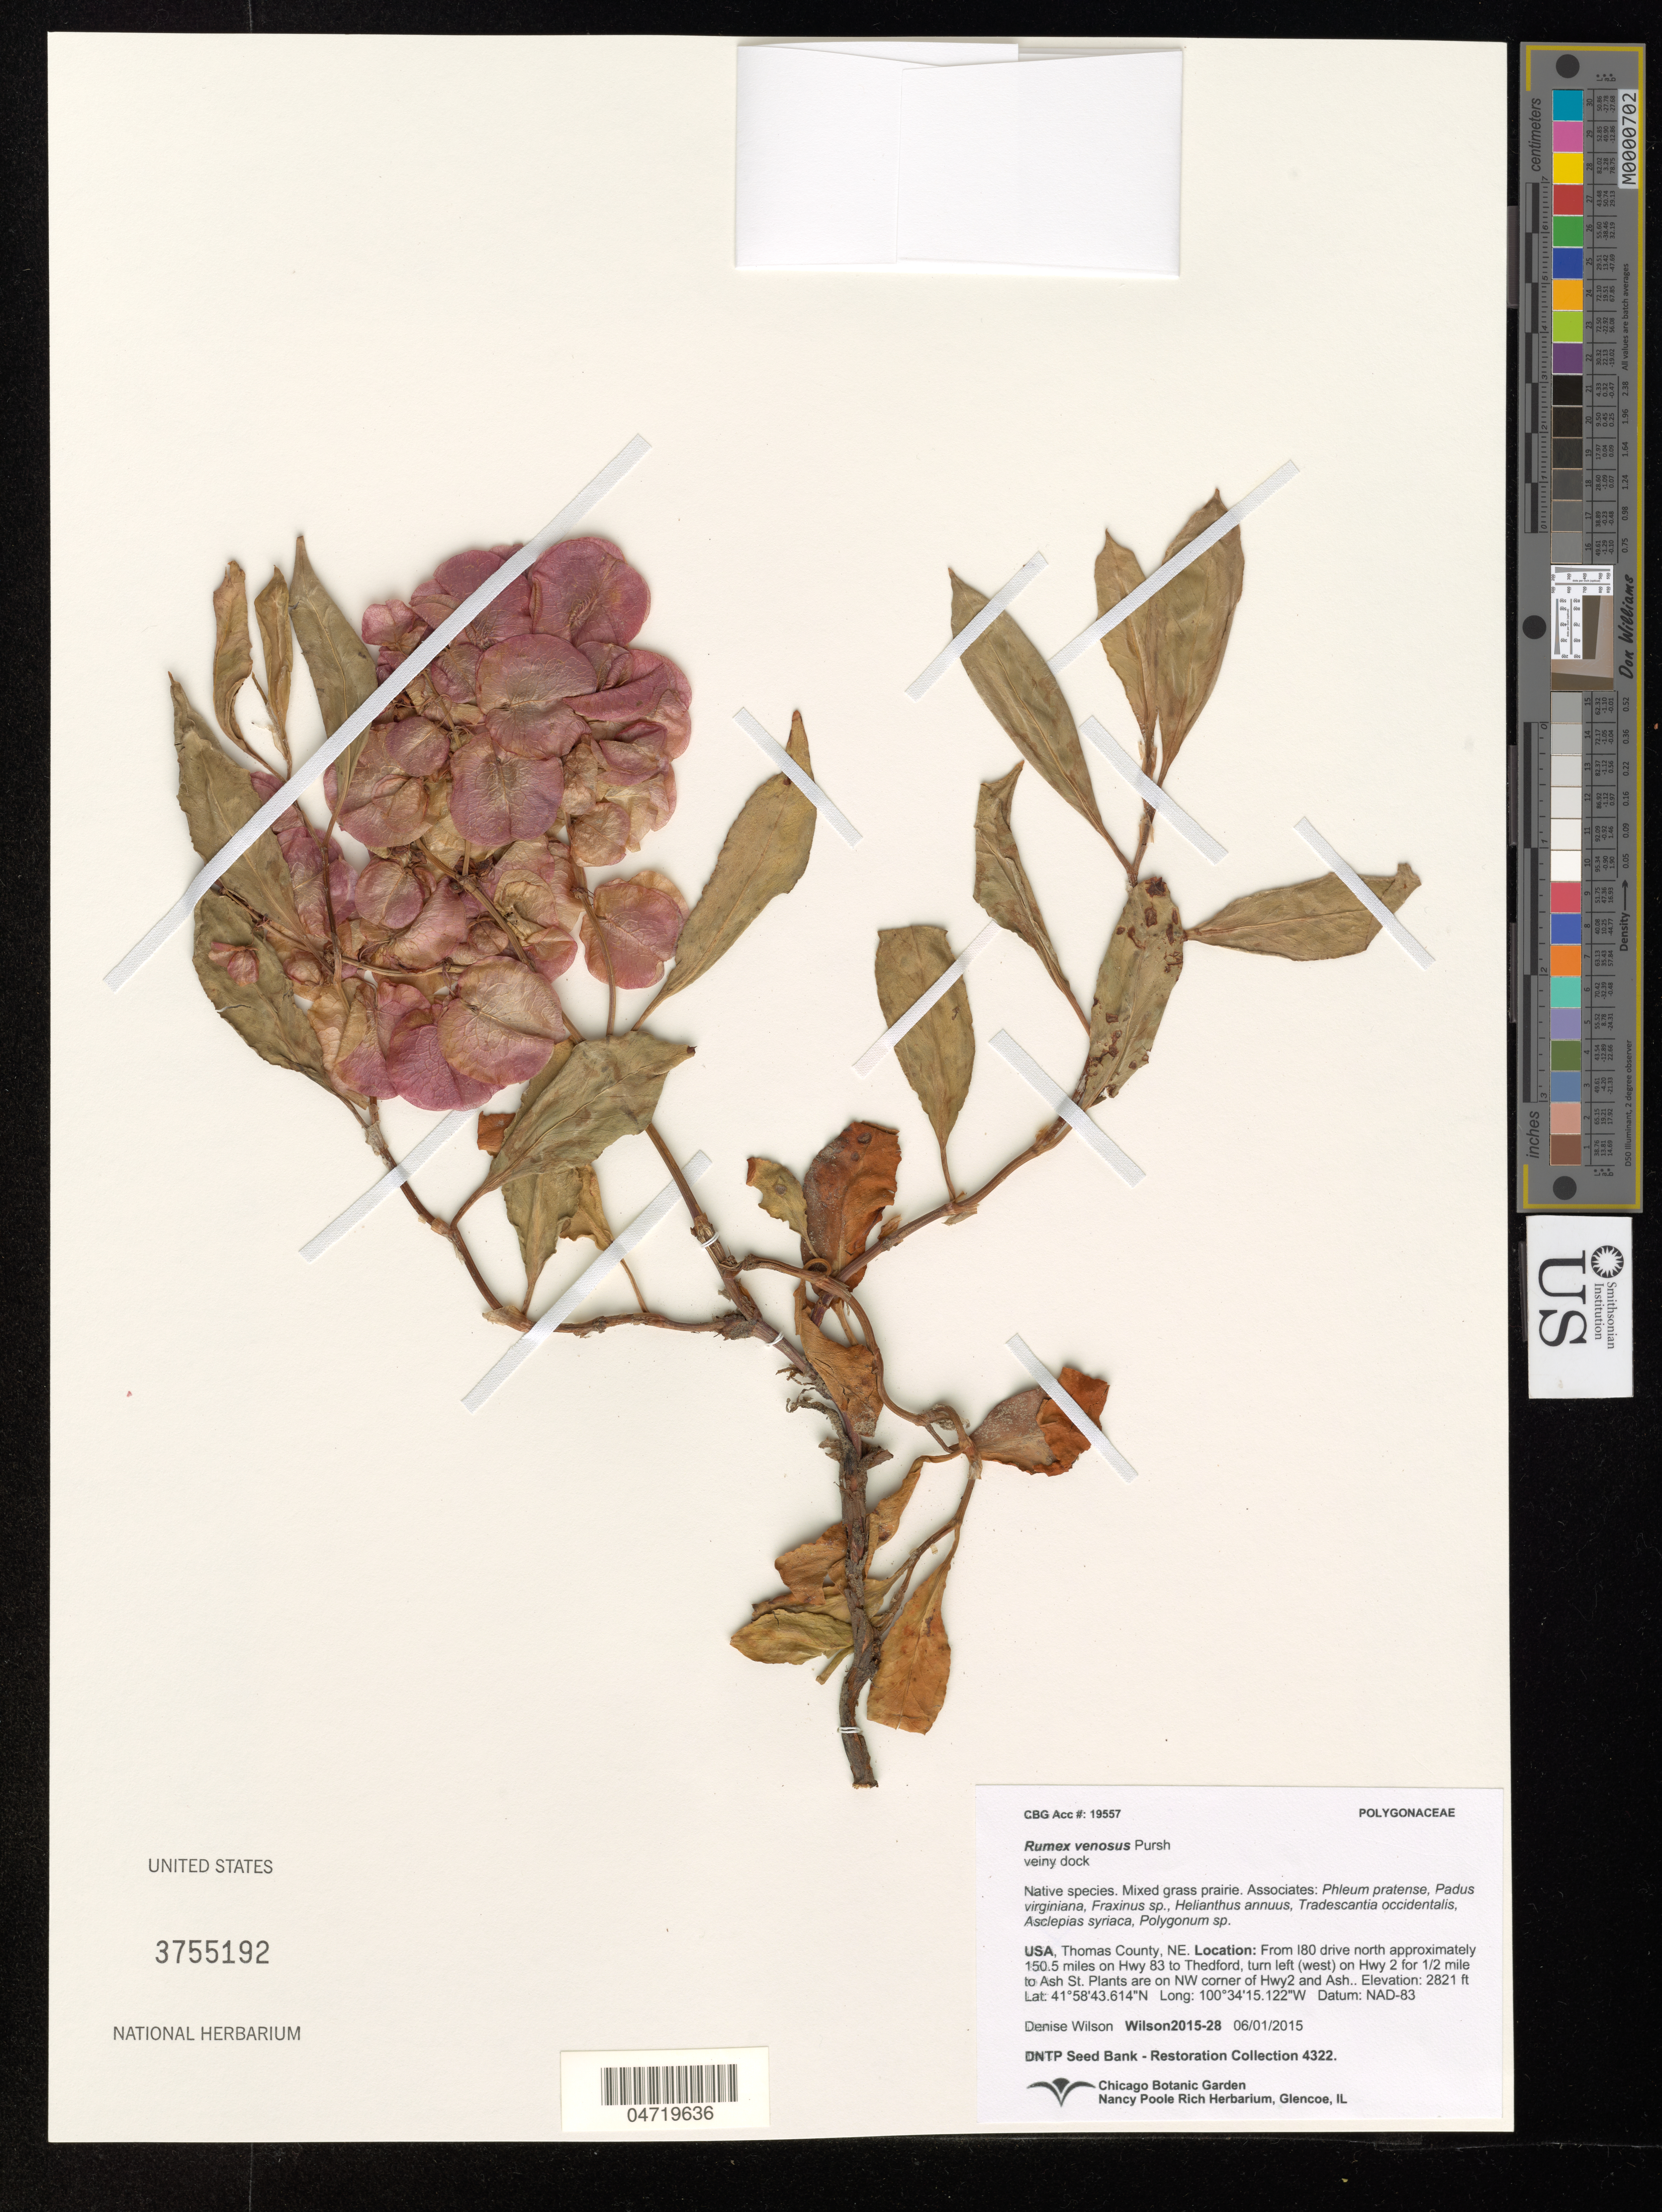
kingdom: Plantae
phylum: Tracheophyta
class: Magnoliopsida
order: Caryophyllales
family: Polygonaceae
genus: Rumex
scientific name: Rumex venosus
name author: Pursh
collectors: D. Wilson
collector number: Wilson2015-28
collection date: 2015-06-01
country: United States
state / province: Nebraska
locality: Thomas County, NE. From I80 drive north aprroximately 150,5 miles on Hwy 83 to Thedford, turn left (west) on Hwy 2 for ½ mile to Ash St. Plants are on NW corner of Hwy2 and Ash.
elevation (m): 860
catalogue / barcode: US 3755192